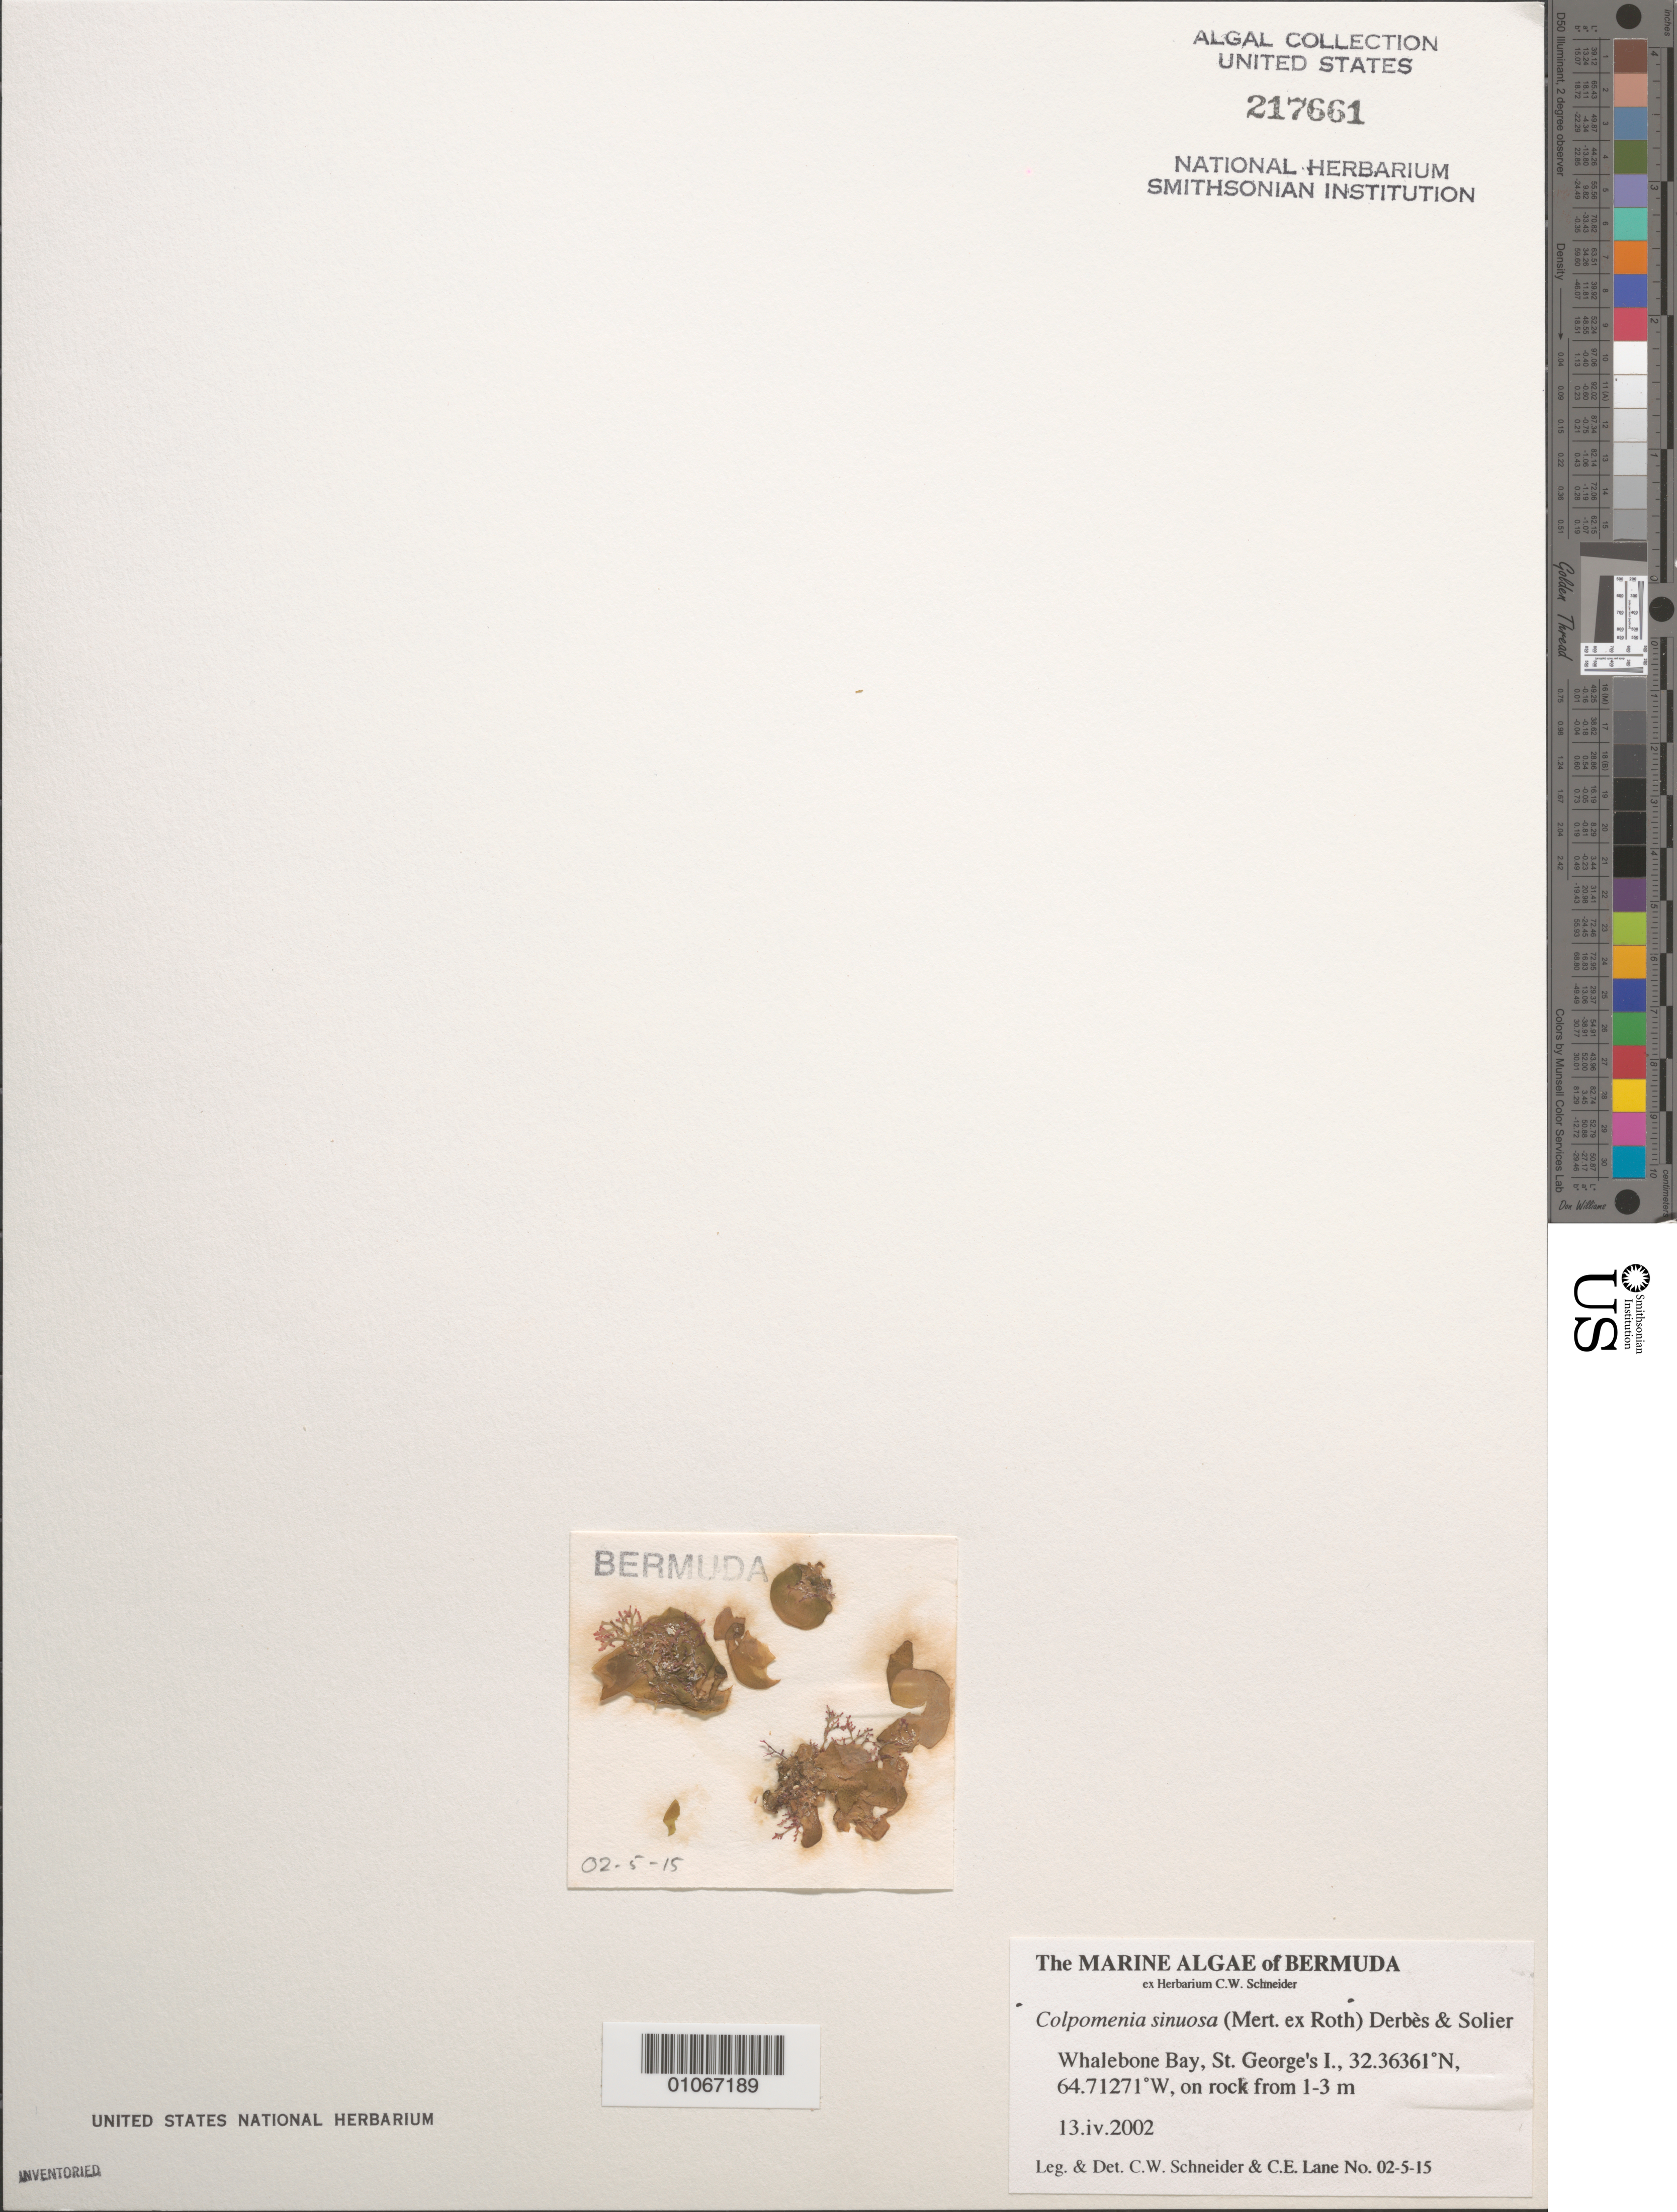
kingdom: Chromista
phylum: Ochrophyta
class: Phaeophyceae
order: Scytosiphonales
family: Scytosiphonaceae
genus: Colpomenia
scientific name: Colpomenia sinuosa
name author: (K. Mert. ex Roth) Derbes & Solier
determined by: Schneider, C. W.; Lane, C. E.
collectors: C. W. Schneider & C. E. Lane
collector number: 02-5-15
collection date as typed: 13 Apr 2002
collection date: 2002-04-13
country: Bermuda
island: St. George's Island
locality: Whalebone Bay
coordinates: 32.36361 N, 64.71271 W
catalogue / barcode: US 217661